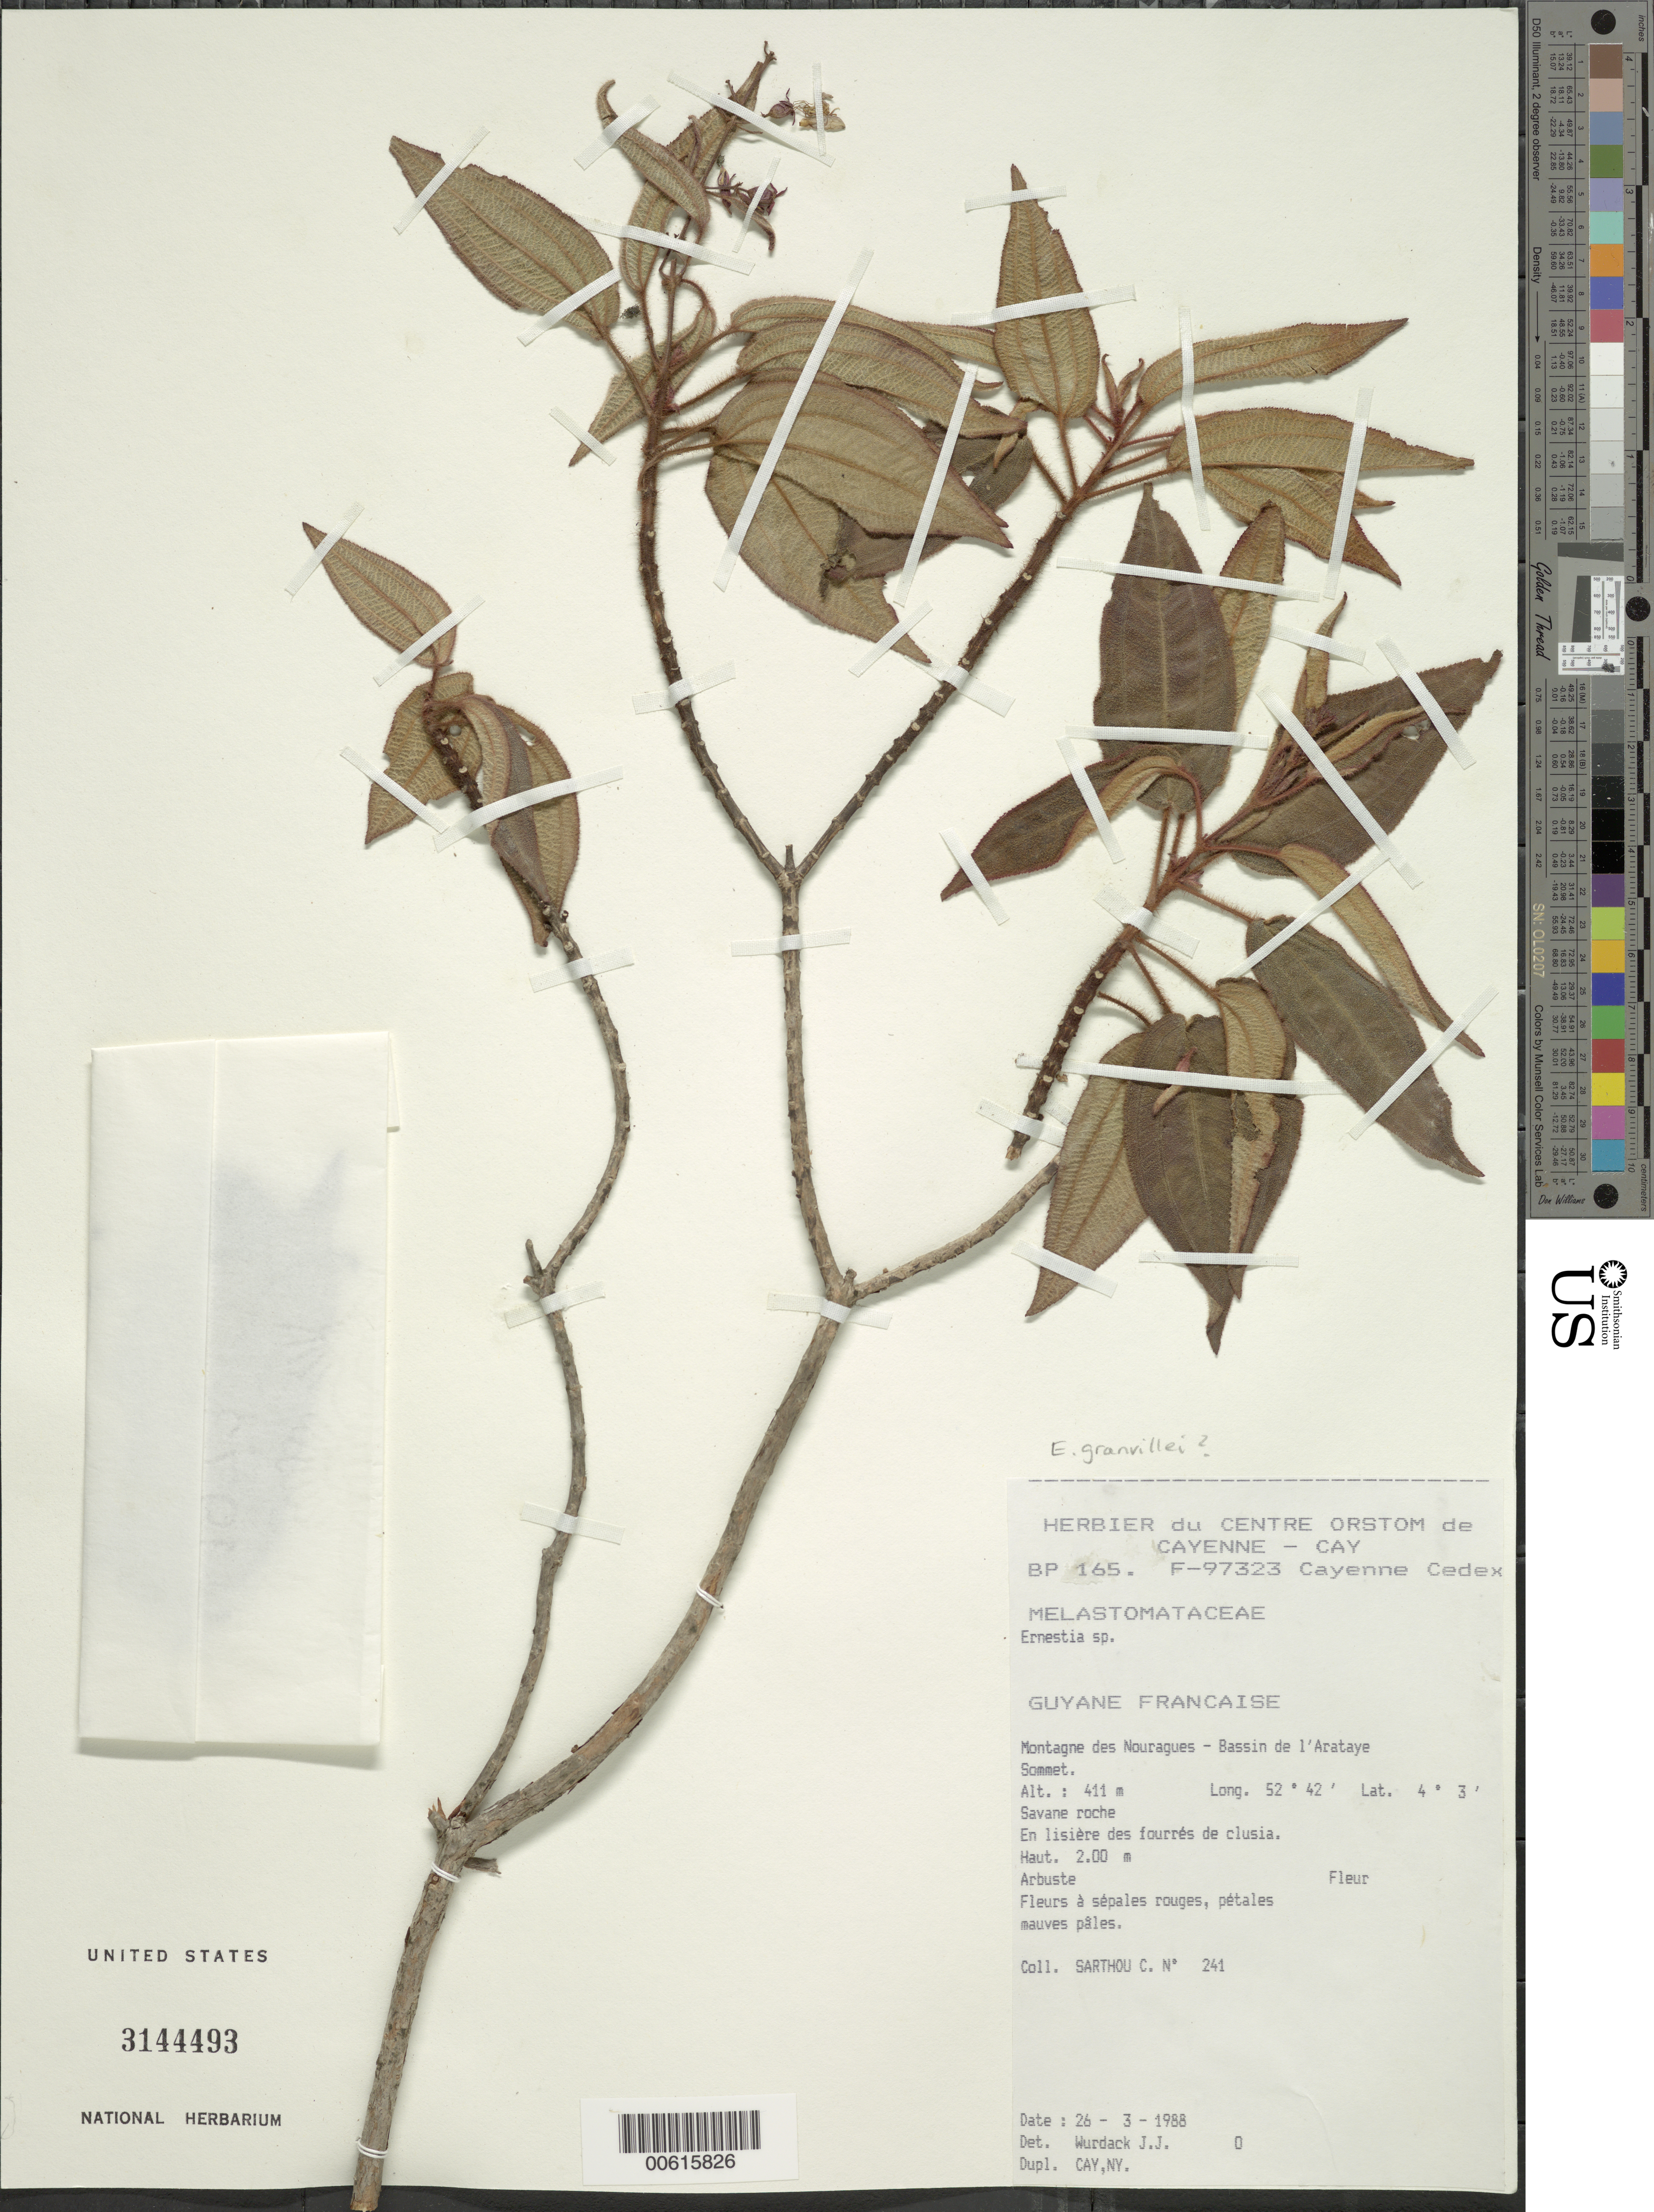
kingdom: Plantae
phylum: Tracheophyta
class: Magnoliopsida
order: Myrtales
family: Melastomataceae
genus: Ernestia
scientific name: Ernestia granvillei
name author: Wurdack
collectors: C. Sarthou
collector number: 241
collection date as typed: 26-Mar-88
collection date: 1988-03-26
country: French Guiana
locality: Montagnes des Nouragues, summit, Bassin de l'Arataye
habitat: Savane roche. En lisiere des fourres de clusia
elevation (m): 411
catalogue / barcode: US 3144493